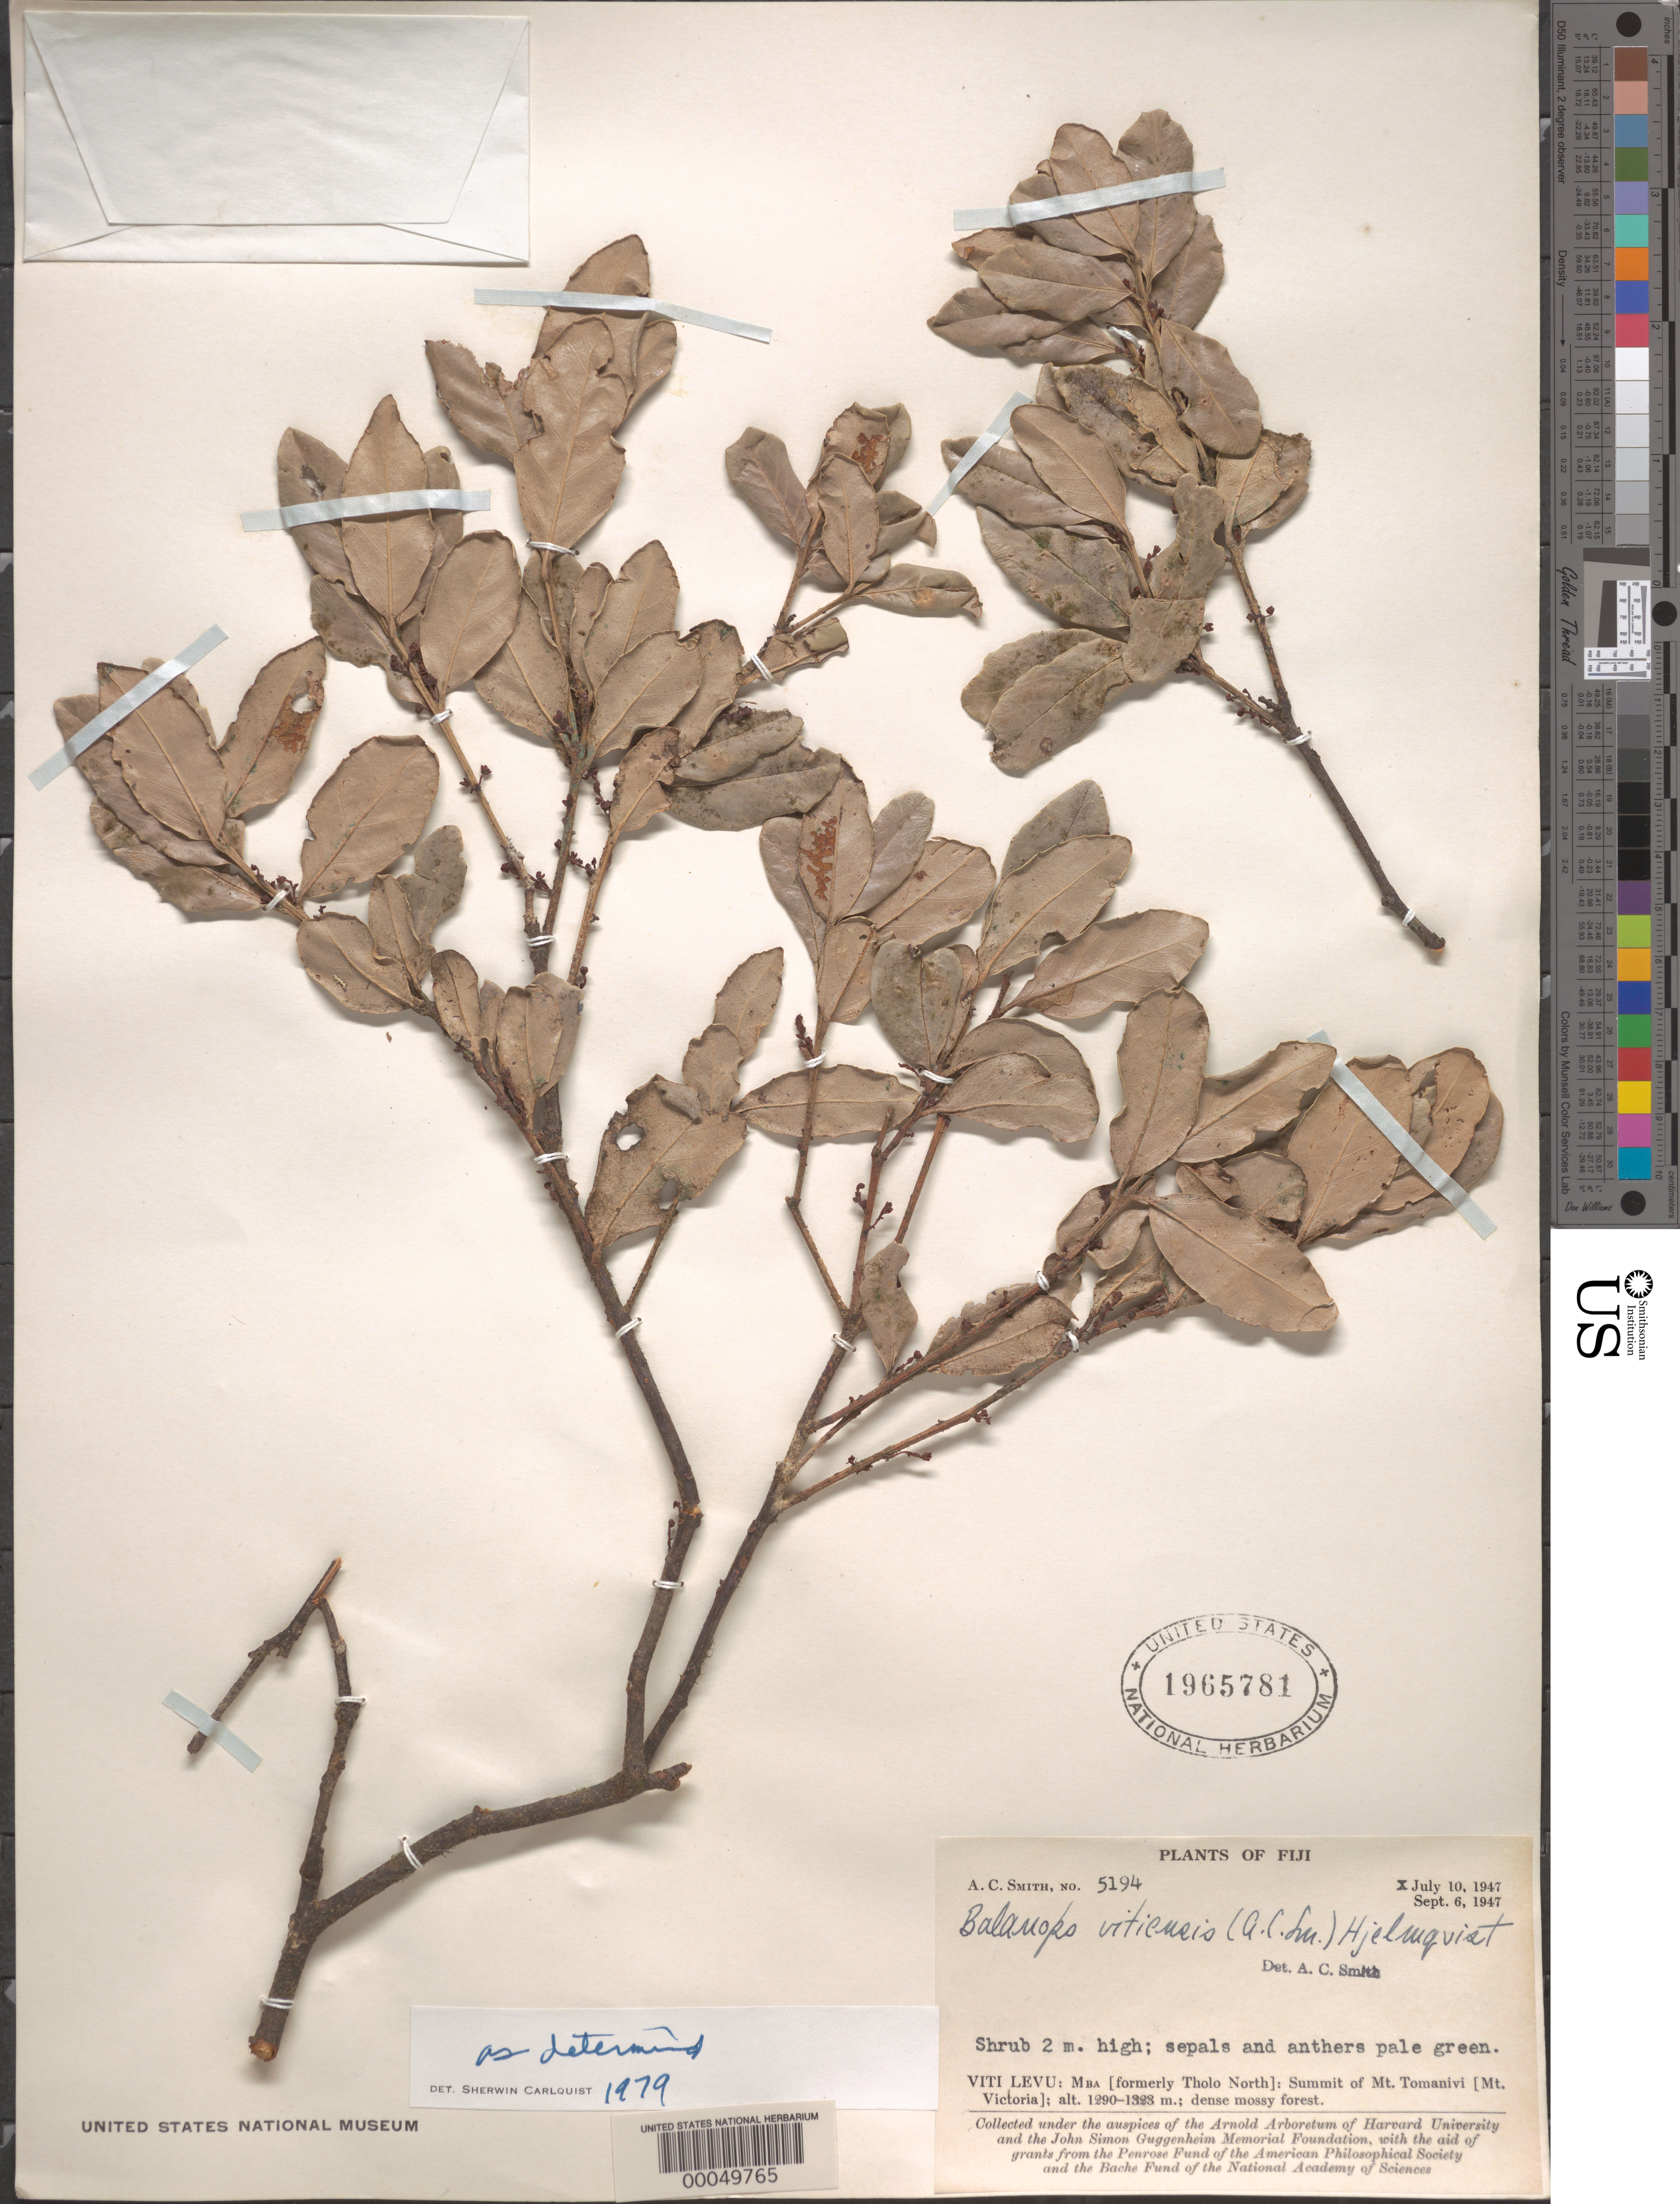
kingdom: Plantae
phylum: Tracheophyta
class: Magnoliopsida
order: Malpighiales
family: Balanopaceae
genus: Balanops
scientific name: Balanops vitiensis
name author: (A.C. Sm.) Hjelmq.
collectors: A. C. Smith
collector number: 5194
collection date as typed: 10 Jul 1947 to 06 Sep 1947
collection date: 1947-07-10/1947-09-06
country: Fiji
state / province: Mba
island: Viti Levu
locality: Summit of mt. tomanivi (mt. victoria).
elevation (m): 1290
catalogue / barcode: US 1965781